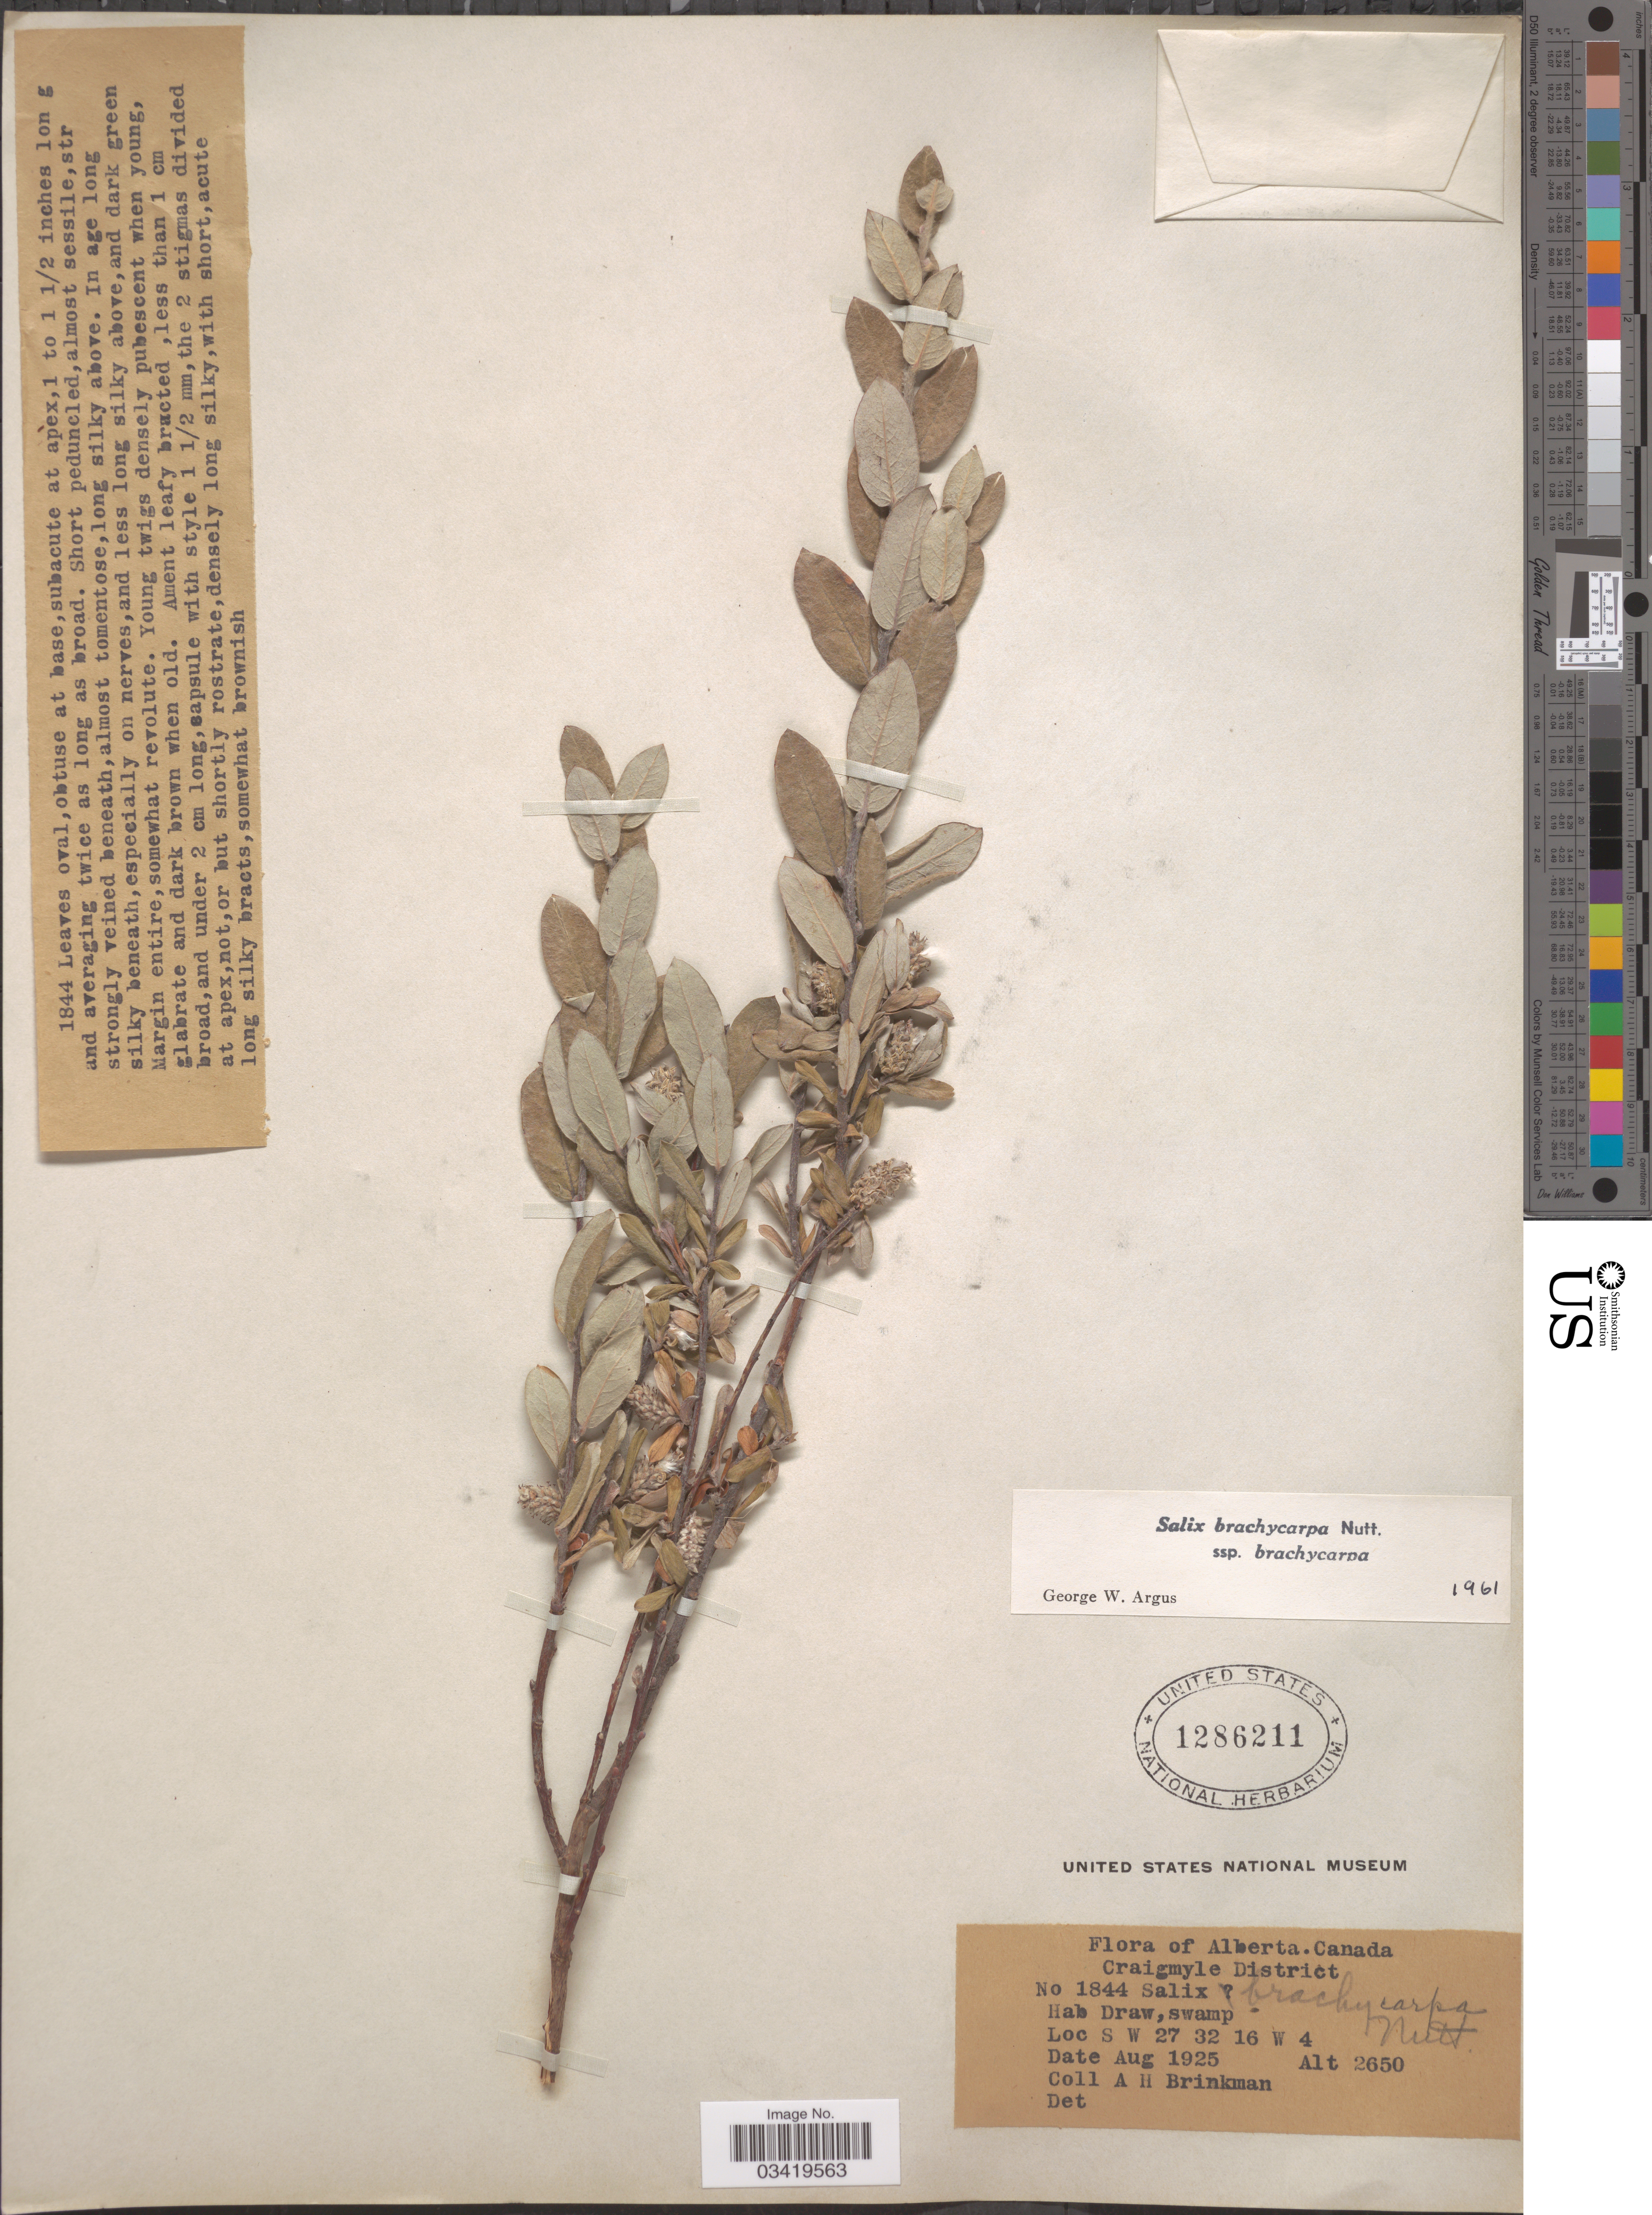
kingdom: Plantae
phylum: Tracheophyta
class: Magnoliopsida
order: Malpighiales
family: Salicaceae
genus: Salix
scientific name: Salix brachycarpa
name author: Nutt.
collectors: A. Brinkman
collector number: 1844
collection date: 1925-08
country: Canada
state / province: Alberta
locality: Craigmyle District.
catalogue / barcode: US 1286211